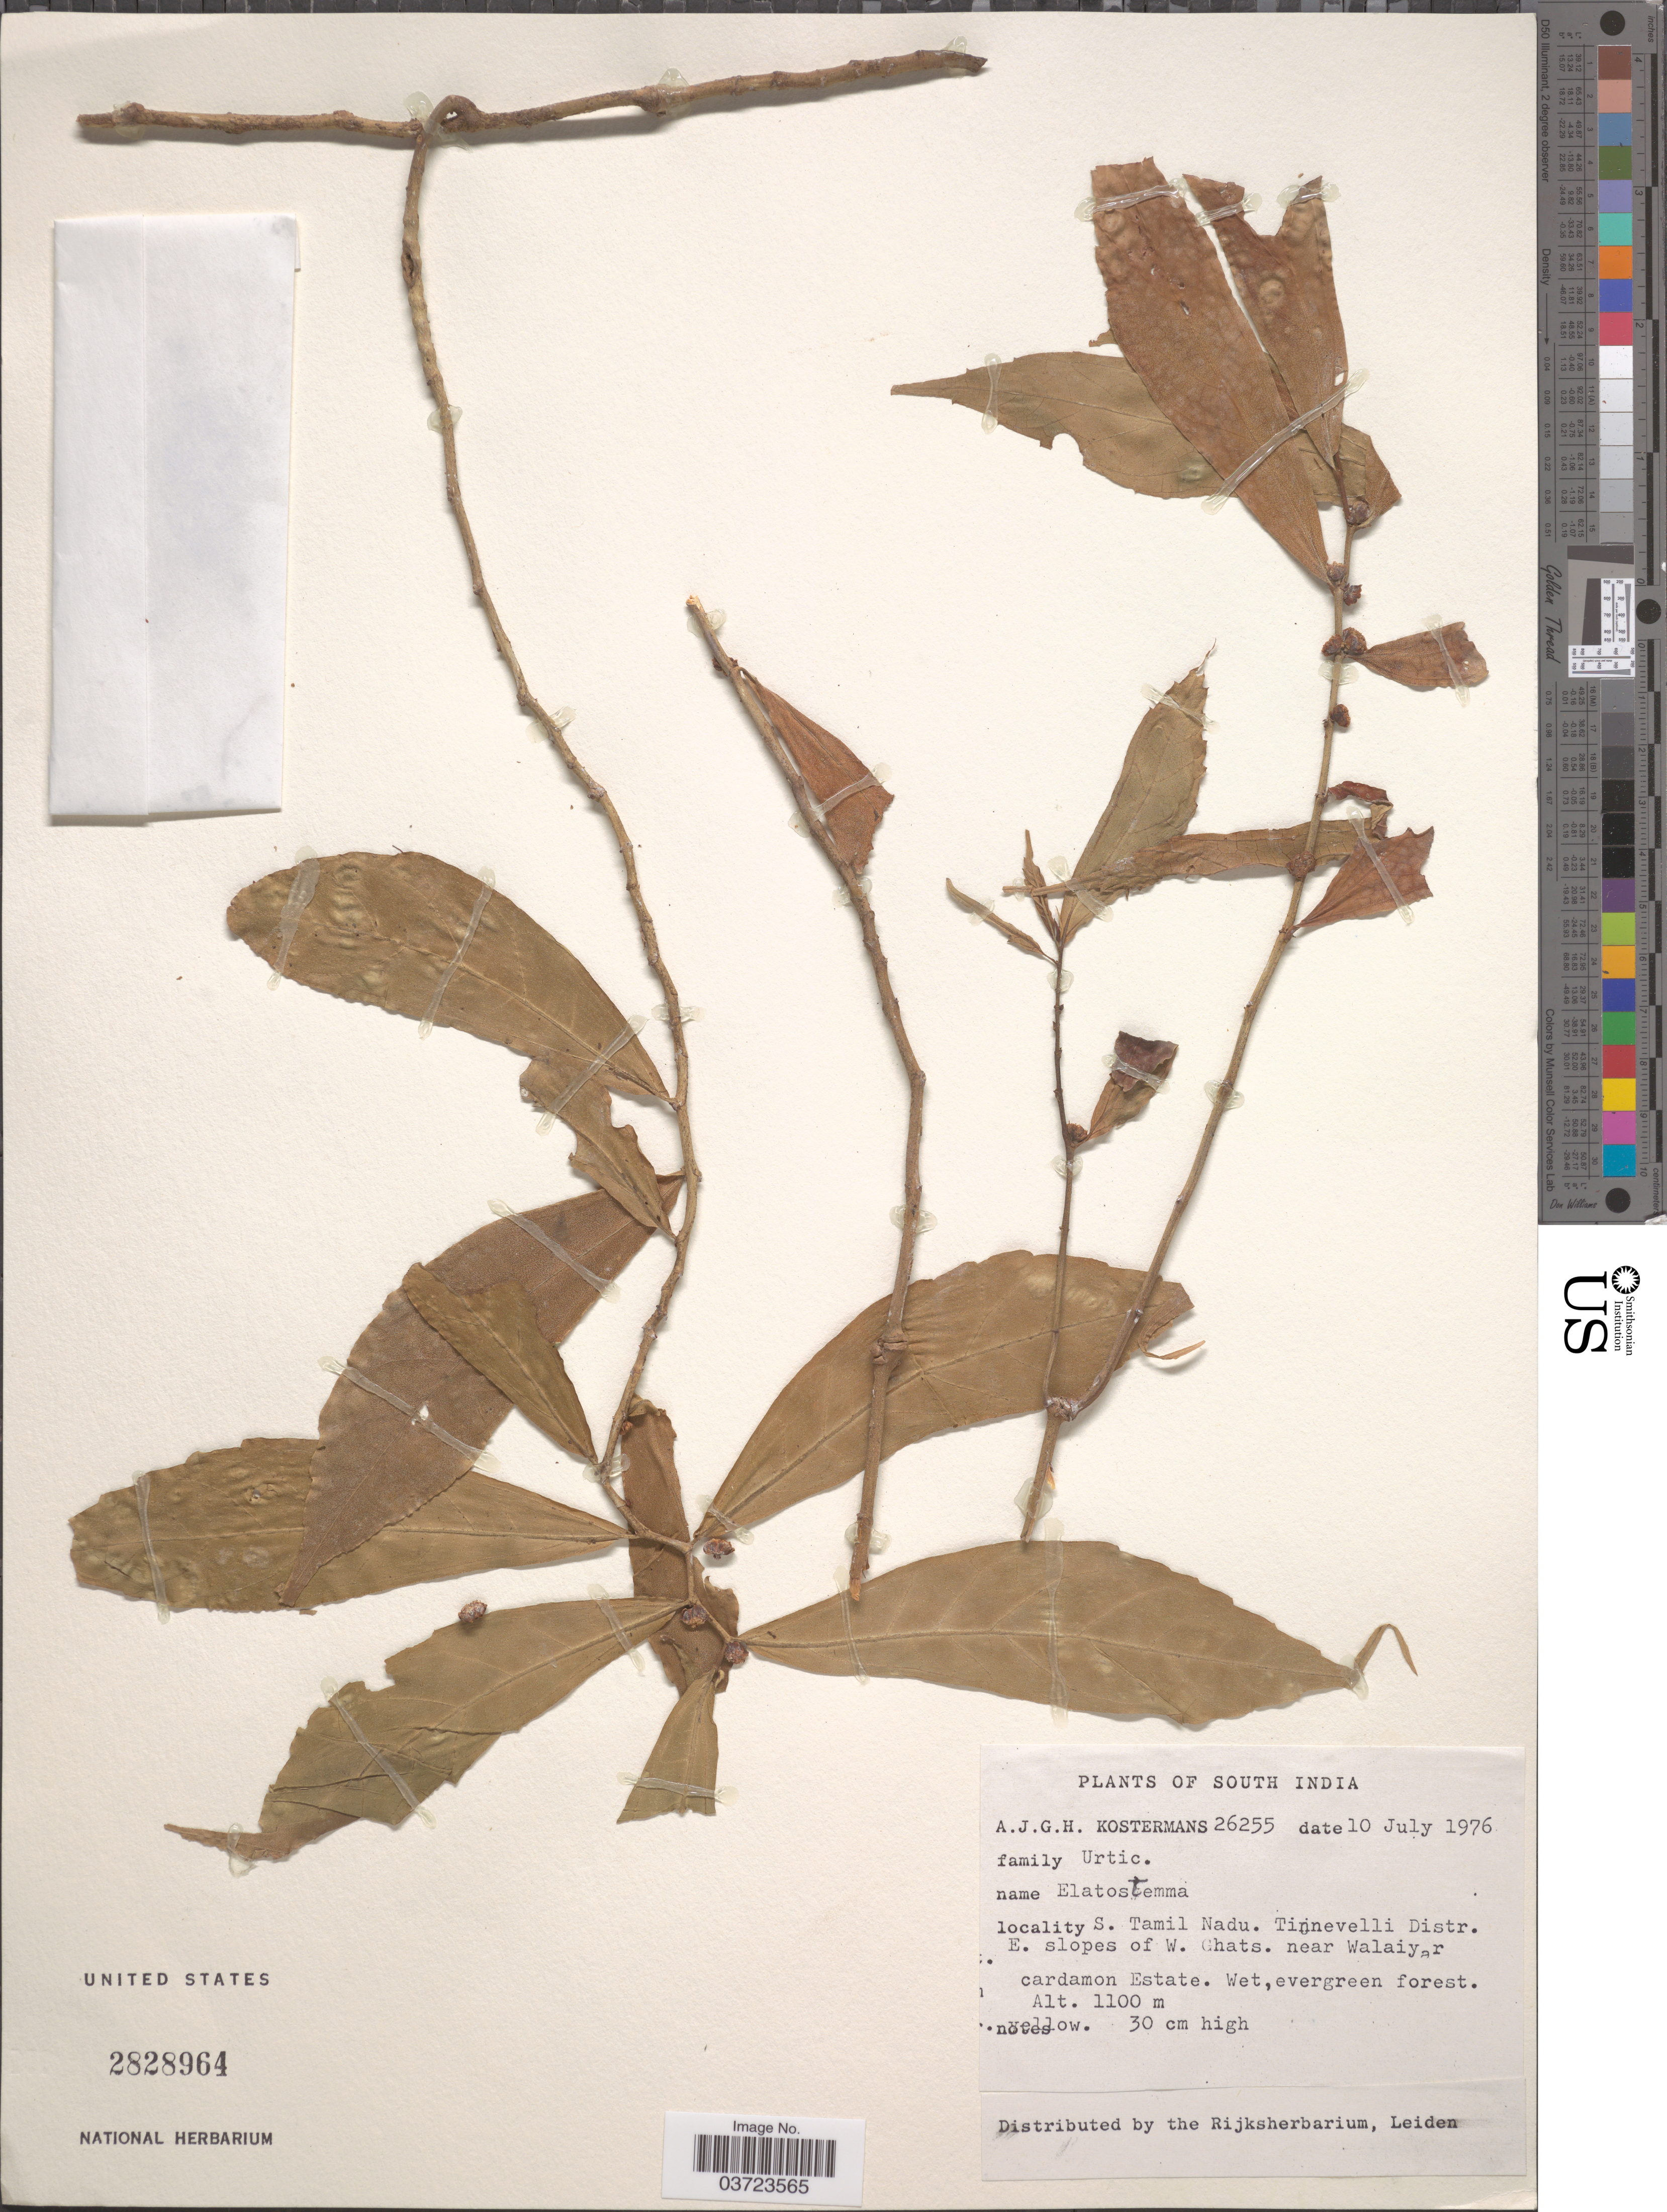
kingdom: Plantae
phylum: Tracheophyta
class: Magnoliopsida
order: Rosales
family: Urticaceae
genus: Elatostema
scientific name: Elatostema sp.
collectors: A. J. G. Kostermans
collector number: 26255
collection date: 1976-07-10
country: India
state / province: Tamil Nadu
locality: South India. S. Tamil Nadu. Tinnevelli Distr. E. slpes of W. Ghats. near Walaiyar cardamon Estate.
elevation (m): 1100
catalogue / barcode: US 2828964